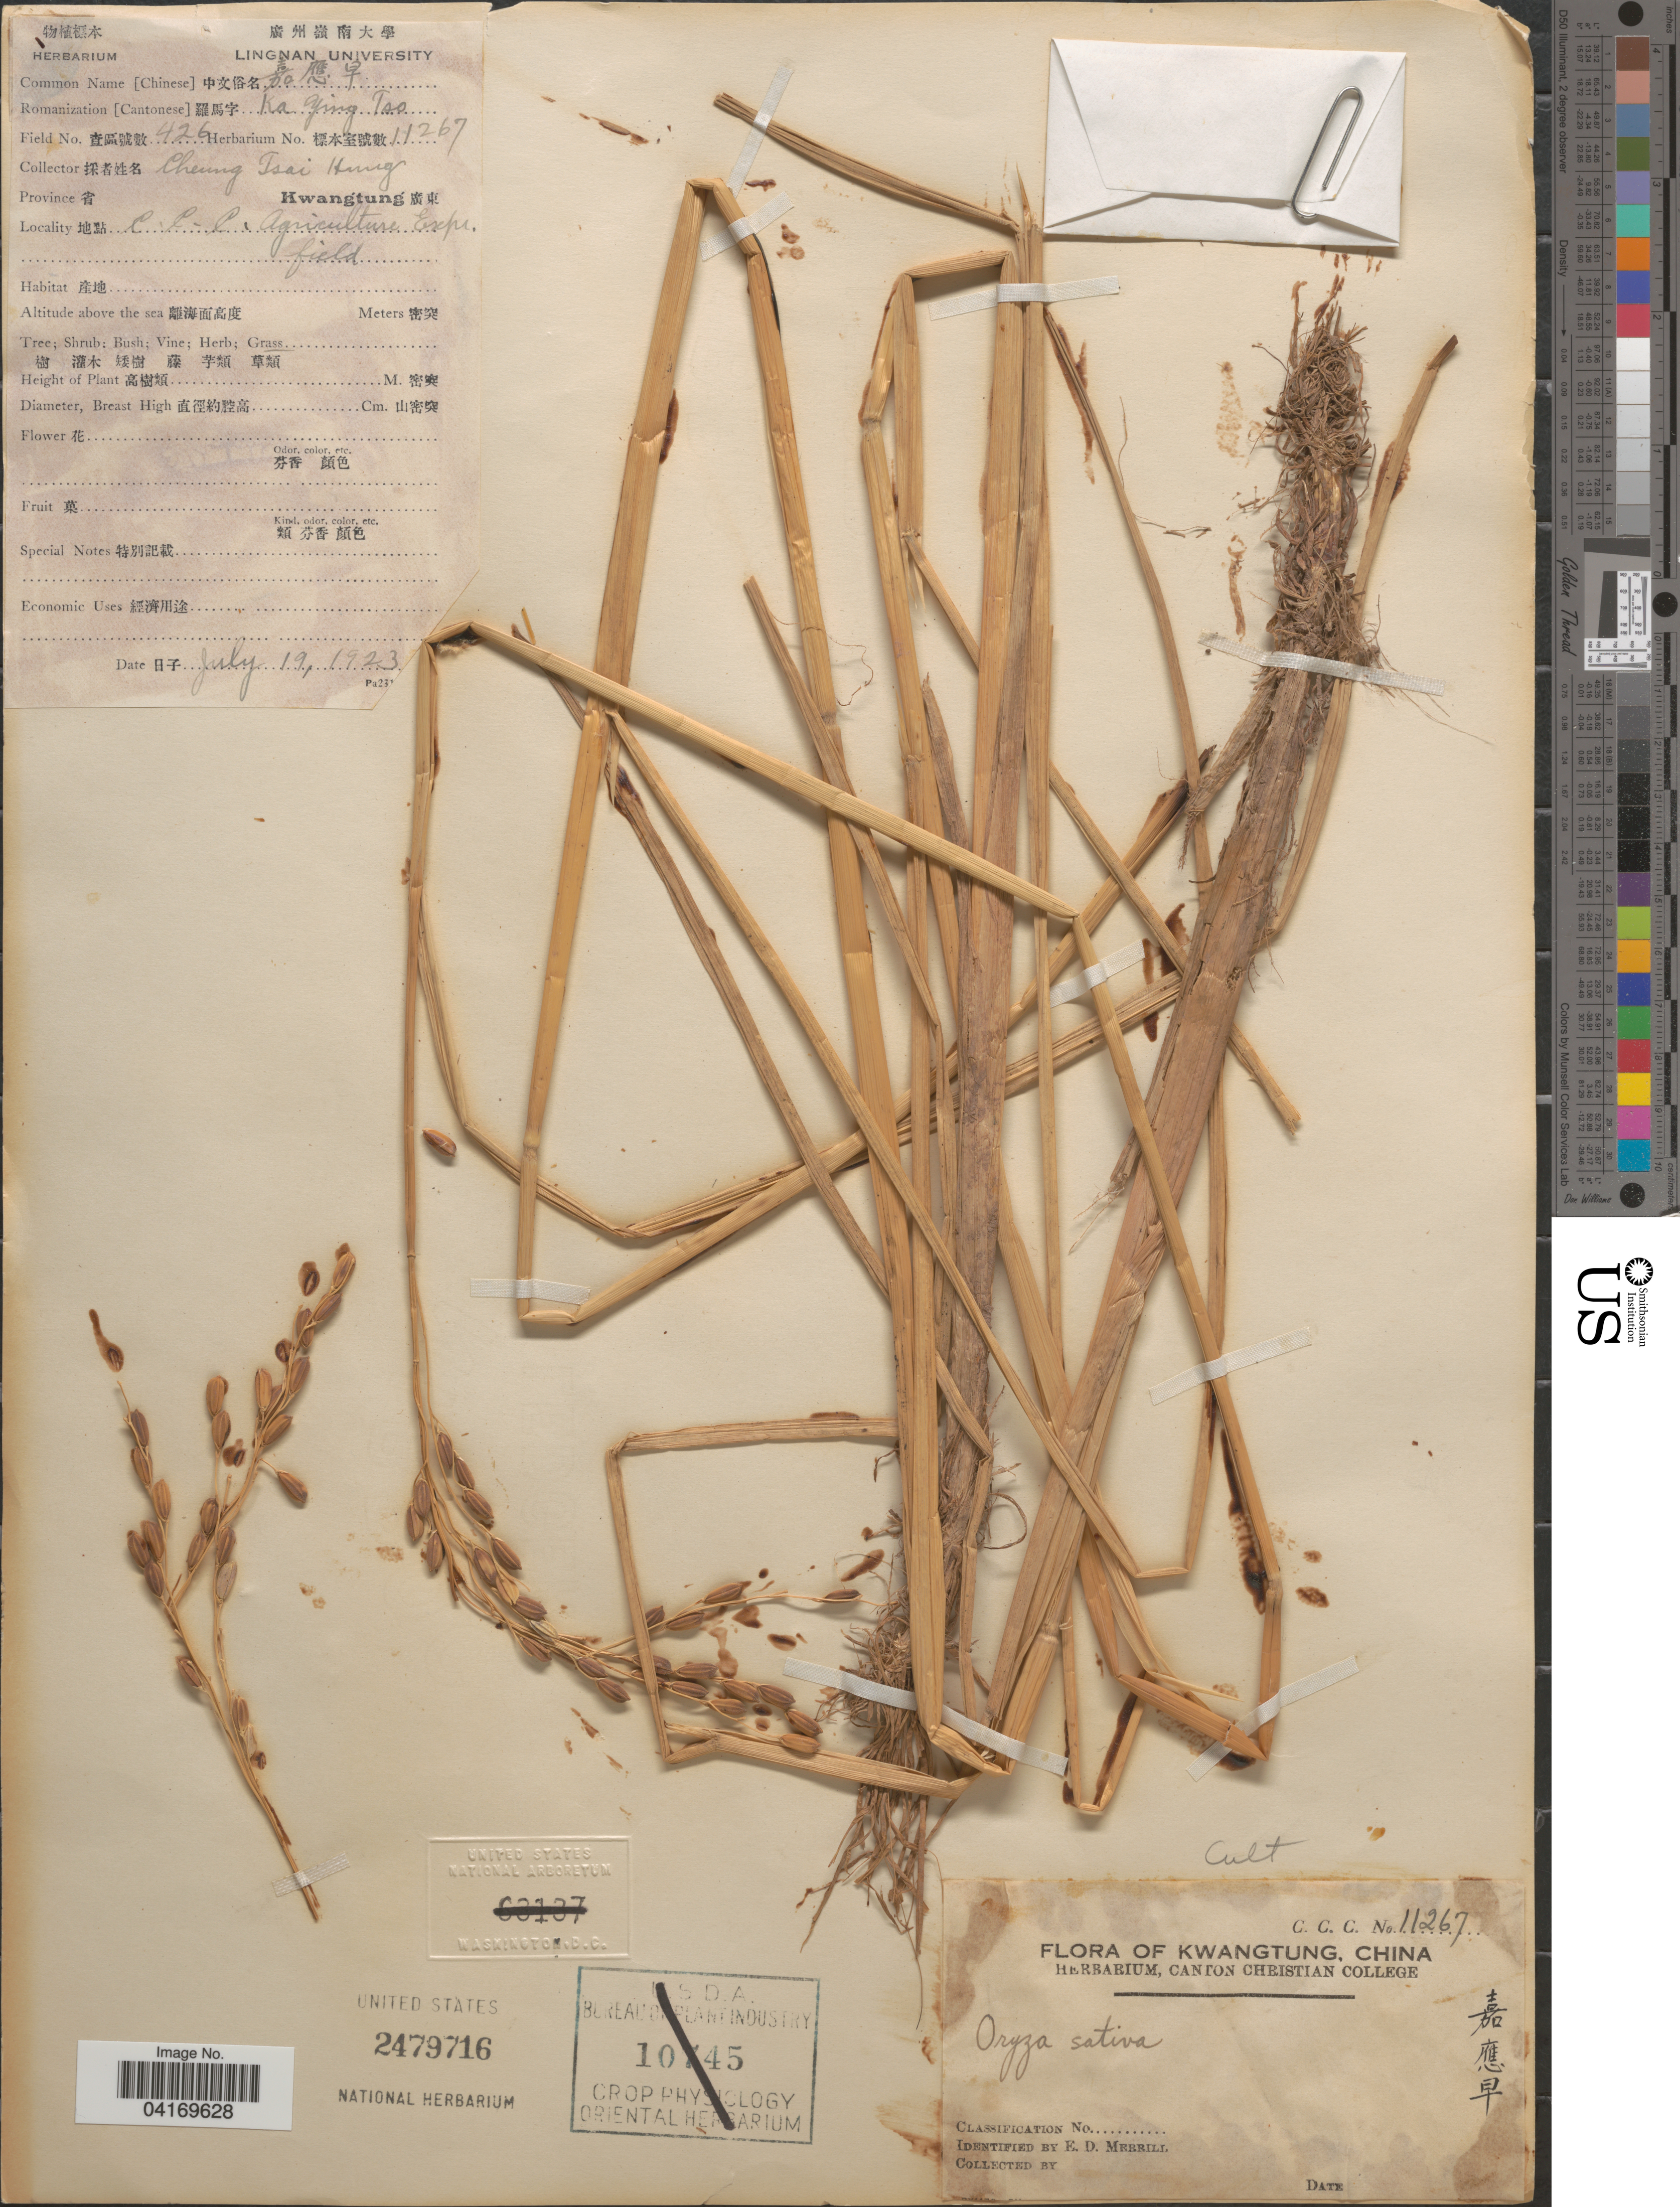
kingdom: Plantae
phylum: Tracheophyta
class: Liliopsida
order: Poales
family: Poaceae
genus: Oryza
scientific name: Oryza sativa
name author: L.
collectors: C. Hung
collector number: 11267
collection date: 1923-07-19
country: China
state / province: Guangdong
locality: Province Kwangtung. C.C.C. Agriculture Expr. field.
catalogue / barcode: US 2479716